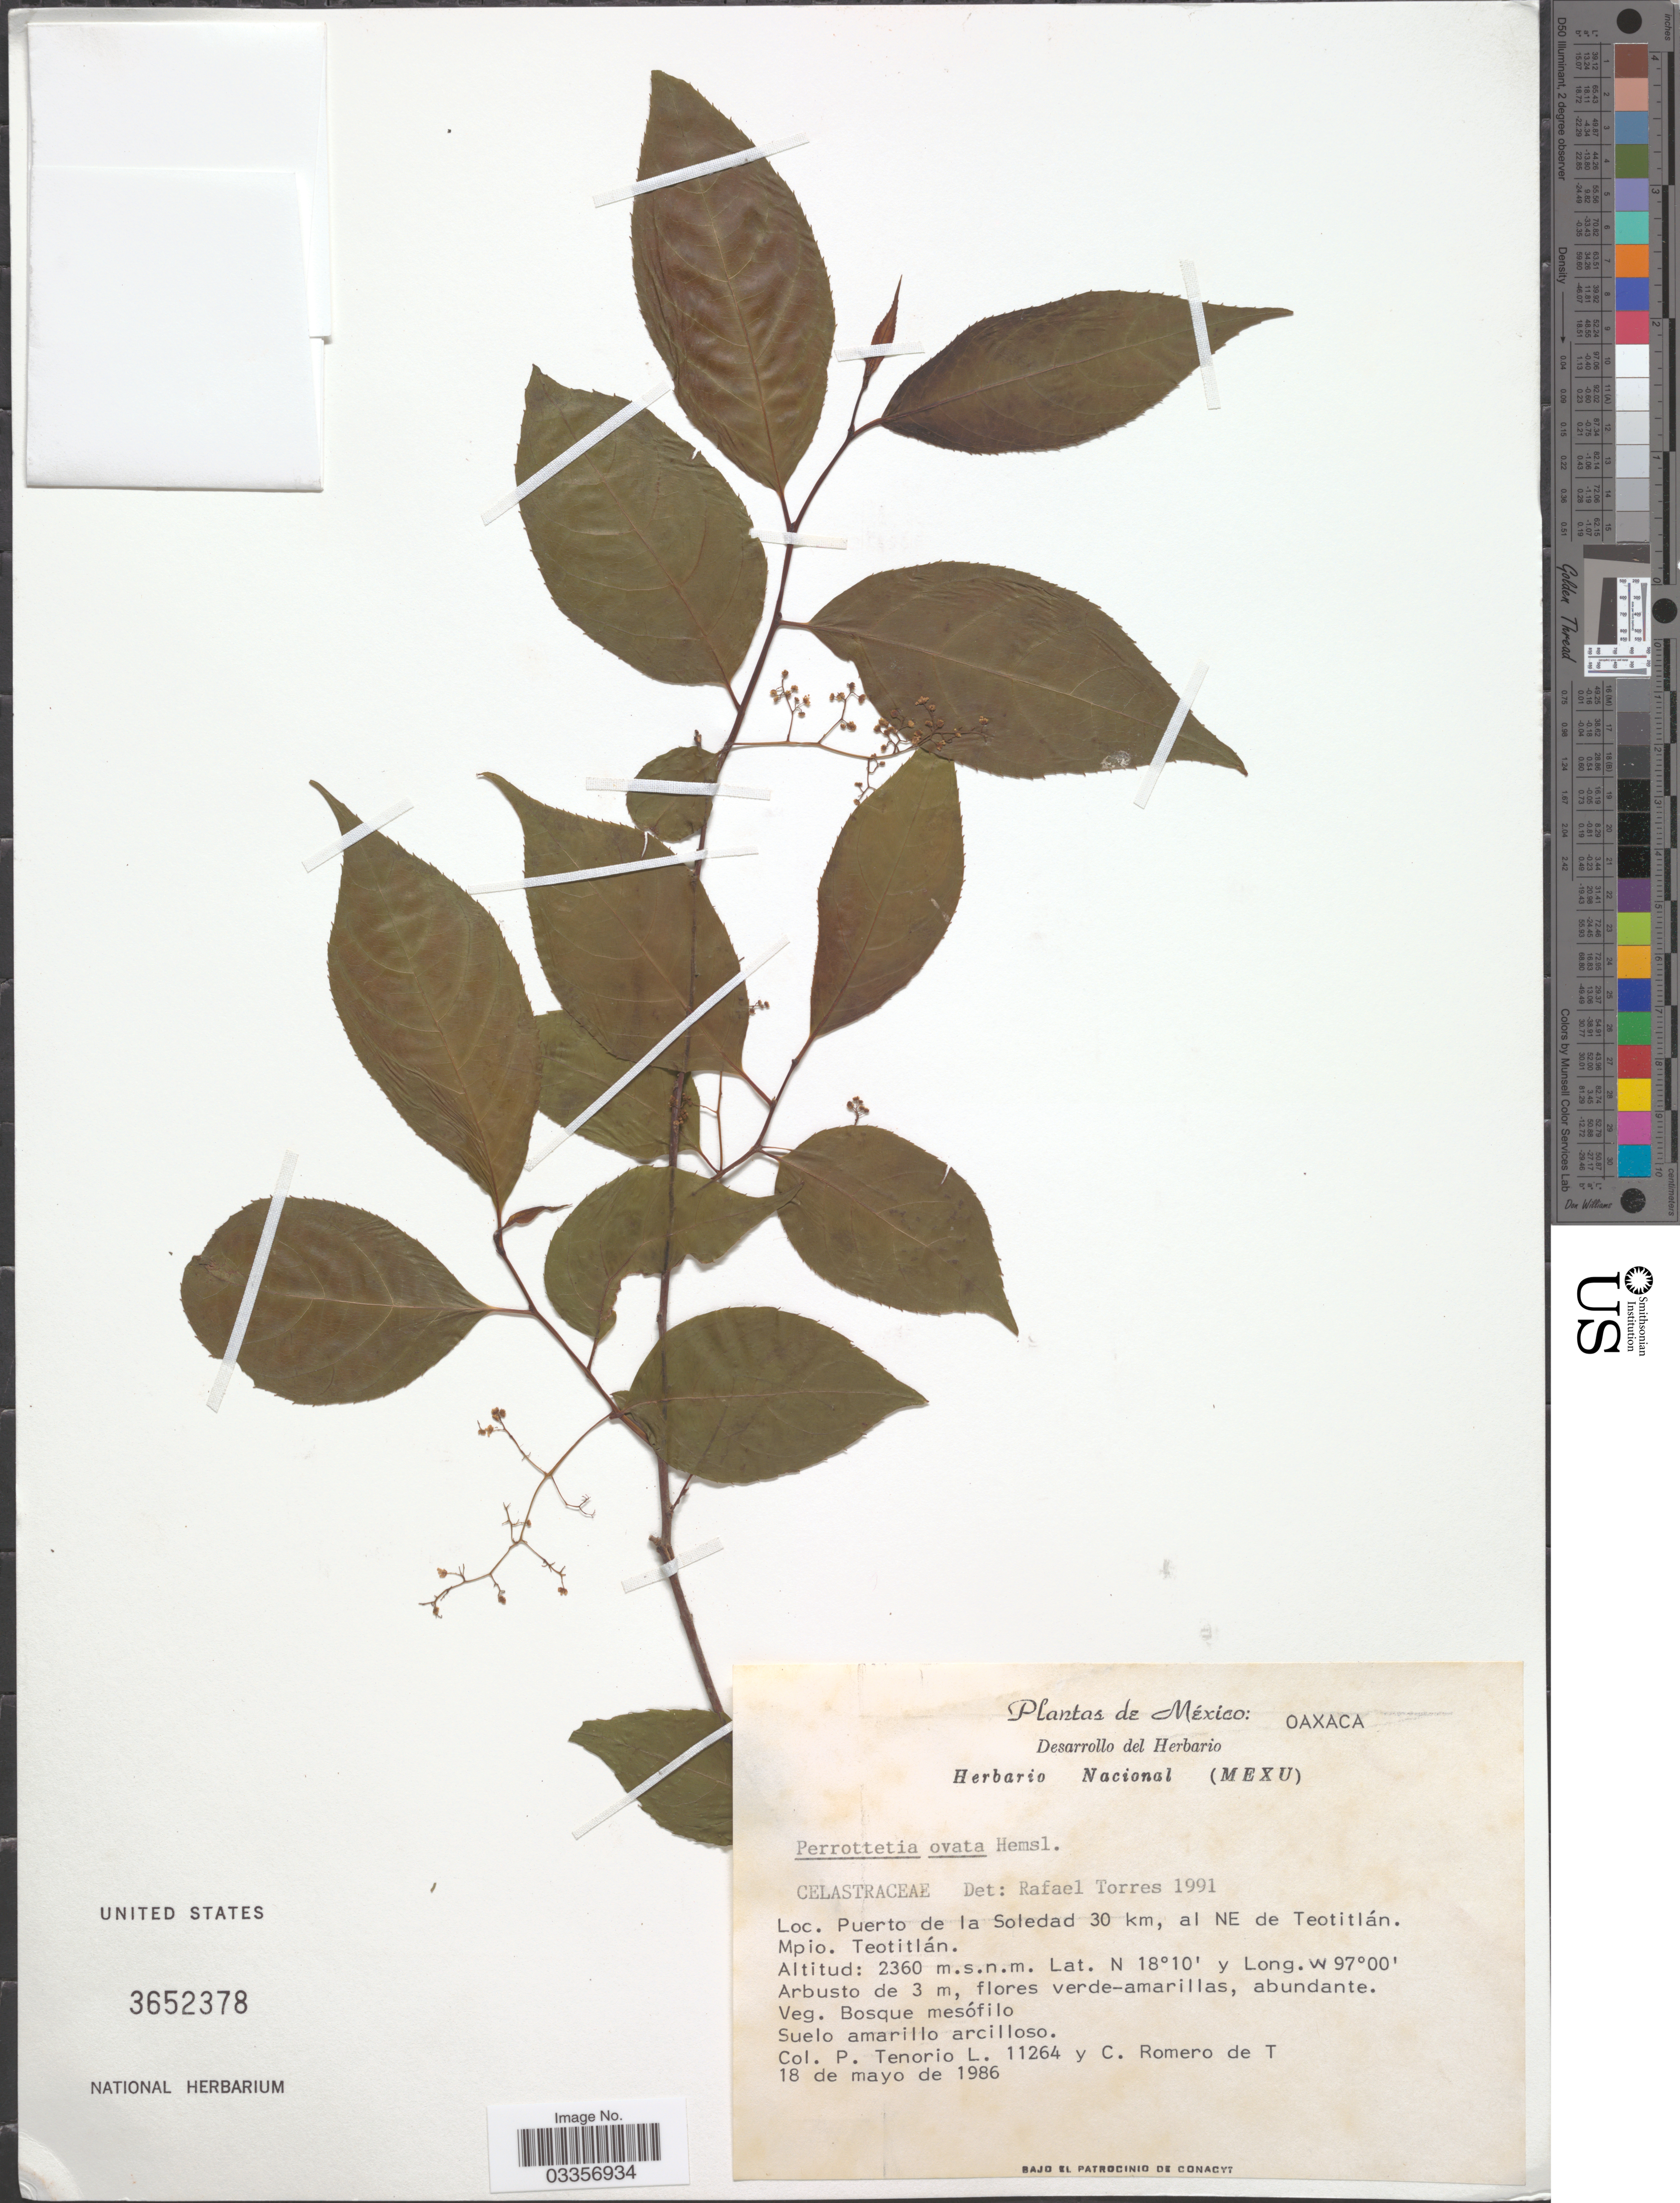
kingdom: Plantae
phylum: Tracheophyta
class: Magnoliopsida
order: Huerteales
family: Dipentodontaceae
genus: Perrottetia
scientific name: Perrottetia ovata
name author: Hemsl.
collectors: P. Tenorio L. & C. Romero de T.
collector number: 11264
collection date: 1986-05-18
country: Mexico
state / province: Oaxaca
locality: Puerto de la Soledad 30 km, al NE de Teotitlán. Mpio. Teotitlán.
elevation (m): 2360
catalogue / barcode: US 3652378